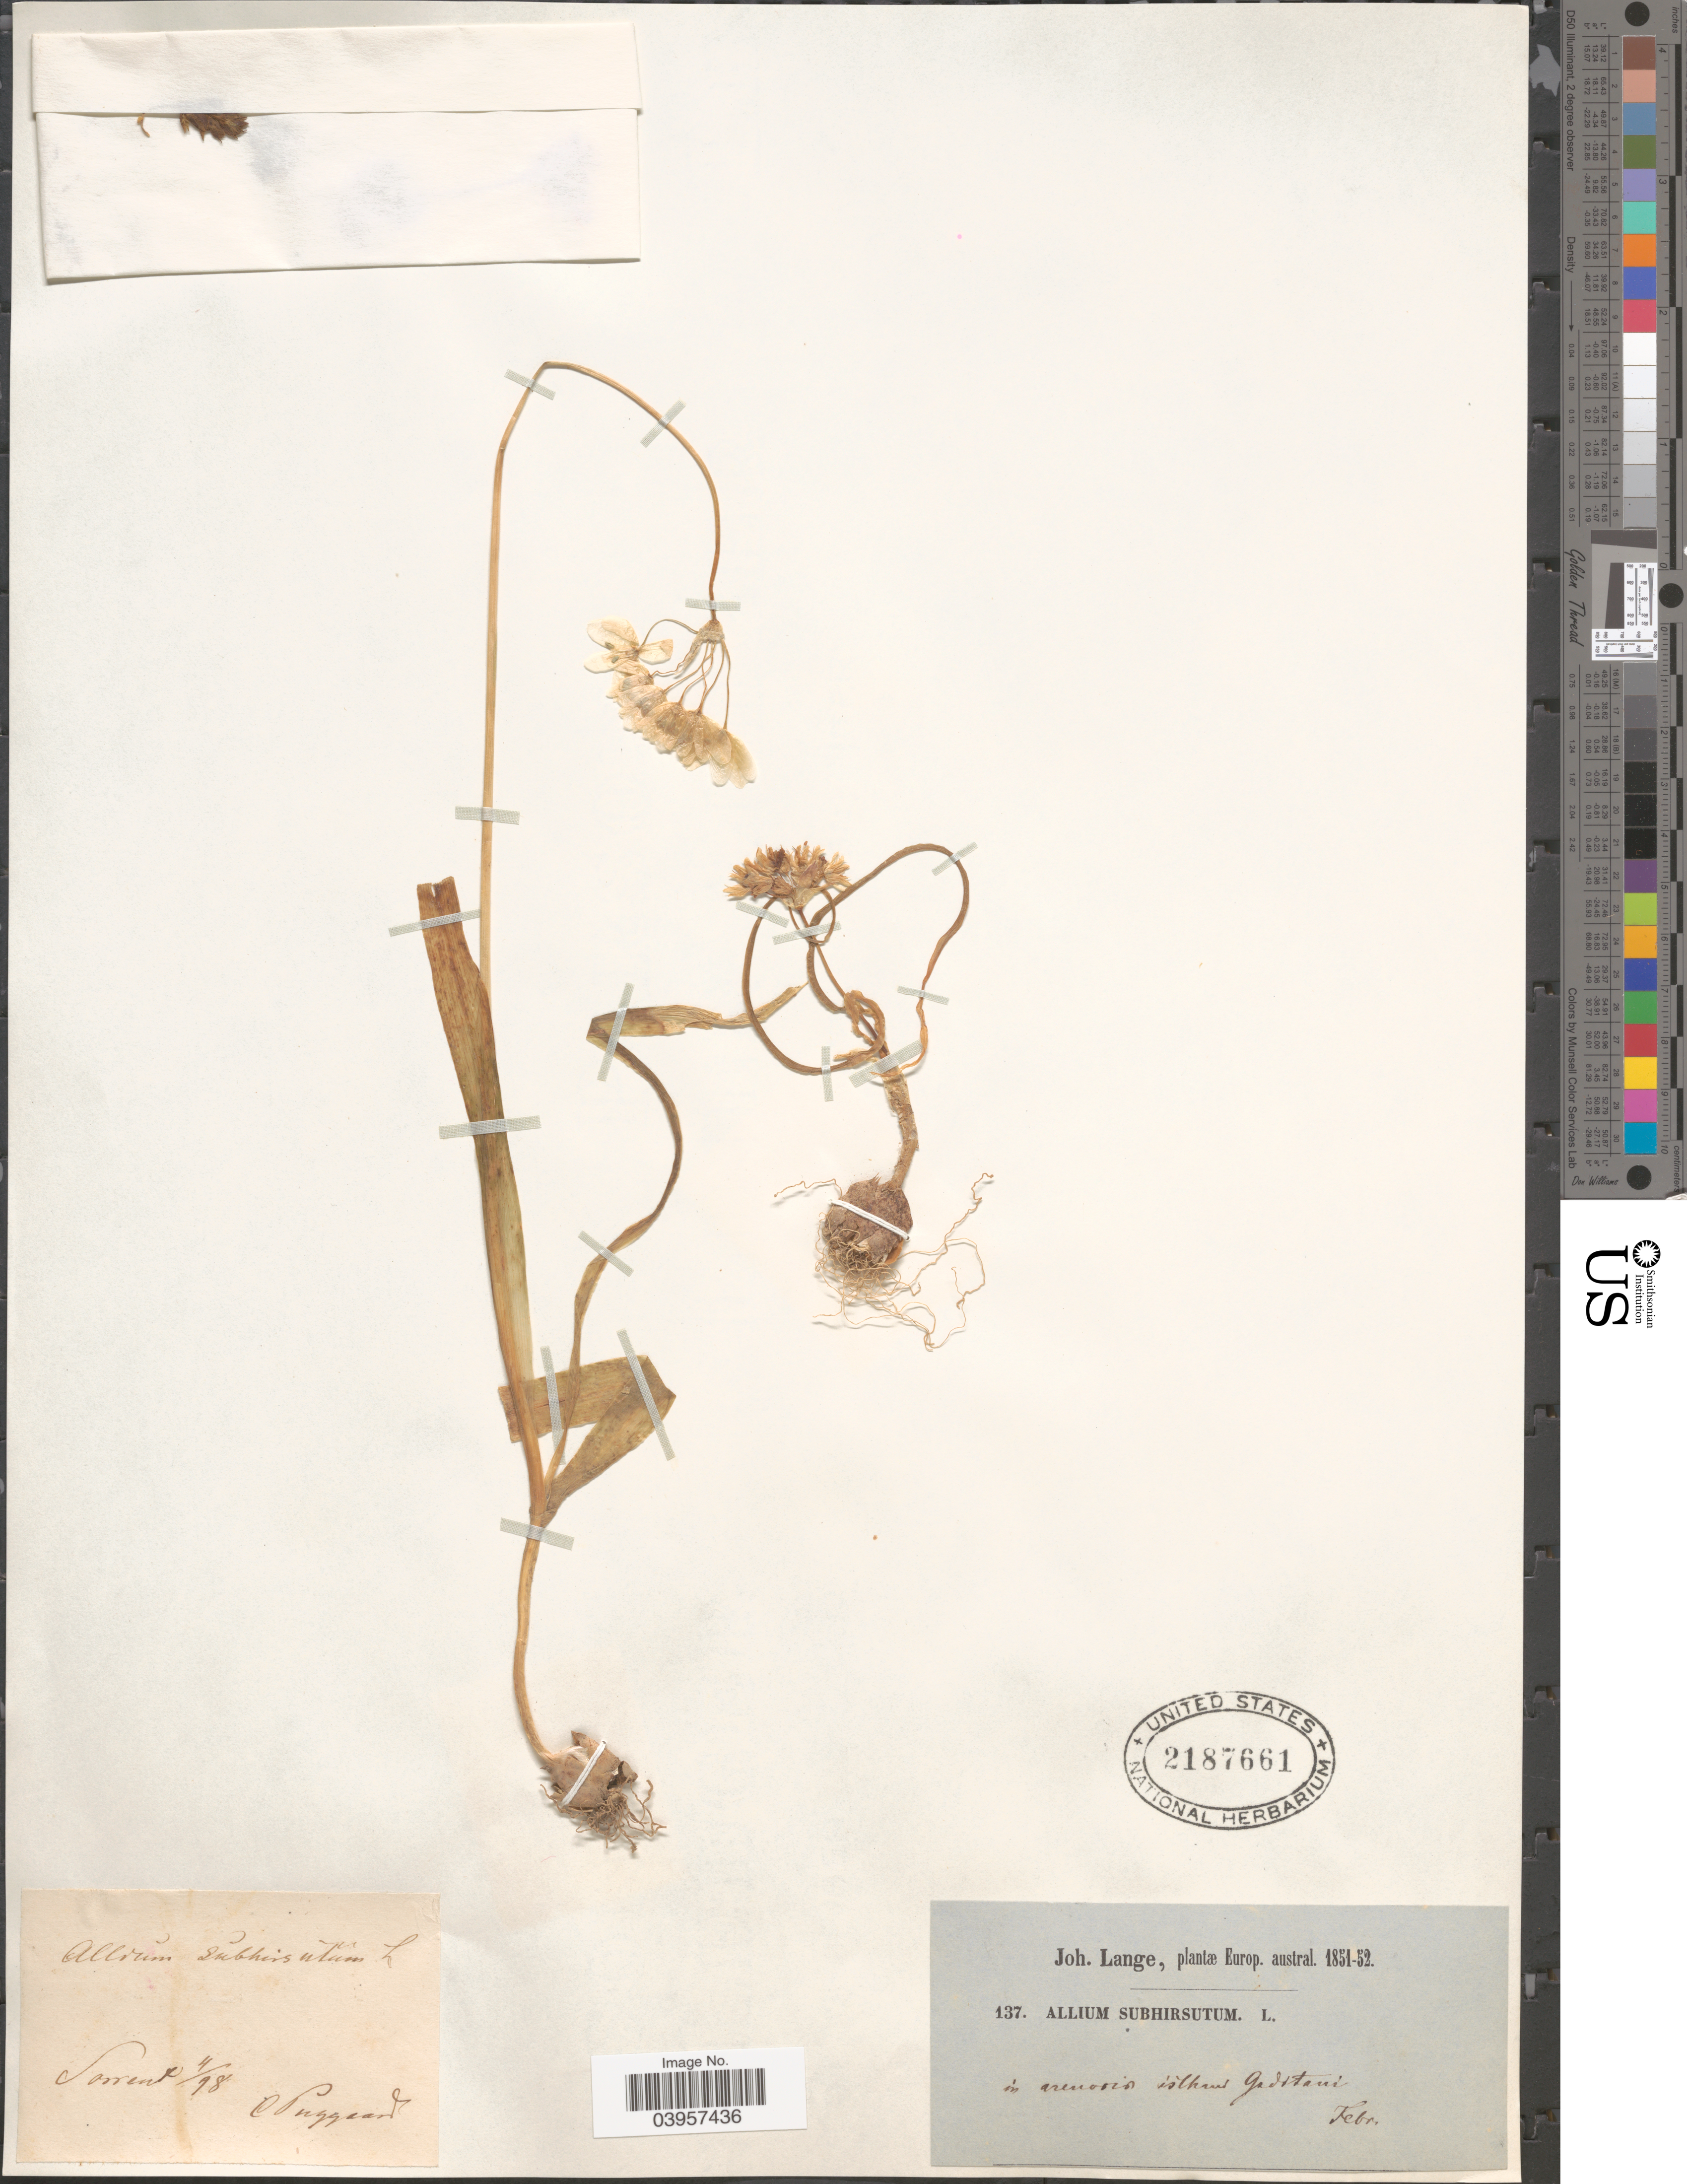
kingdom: Plantae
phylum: Tracheophyta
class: Liliopsida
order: Asparagales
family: Amaryllidaceae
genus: Allium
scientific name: Allium subhirsutum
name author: L.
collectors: Puggaard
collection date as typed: Transcribed d/m/y: /4/98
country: Italy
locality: Sorrent.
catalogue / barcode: US 2187661-2